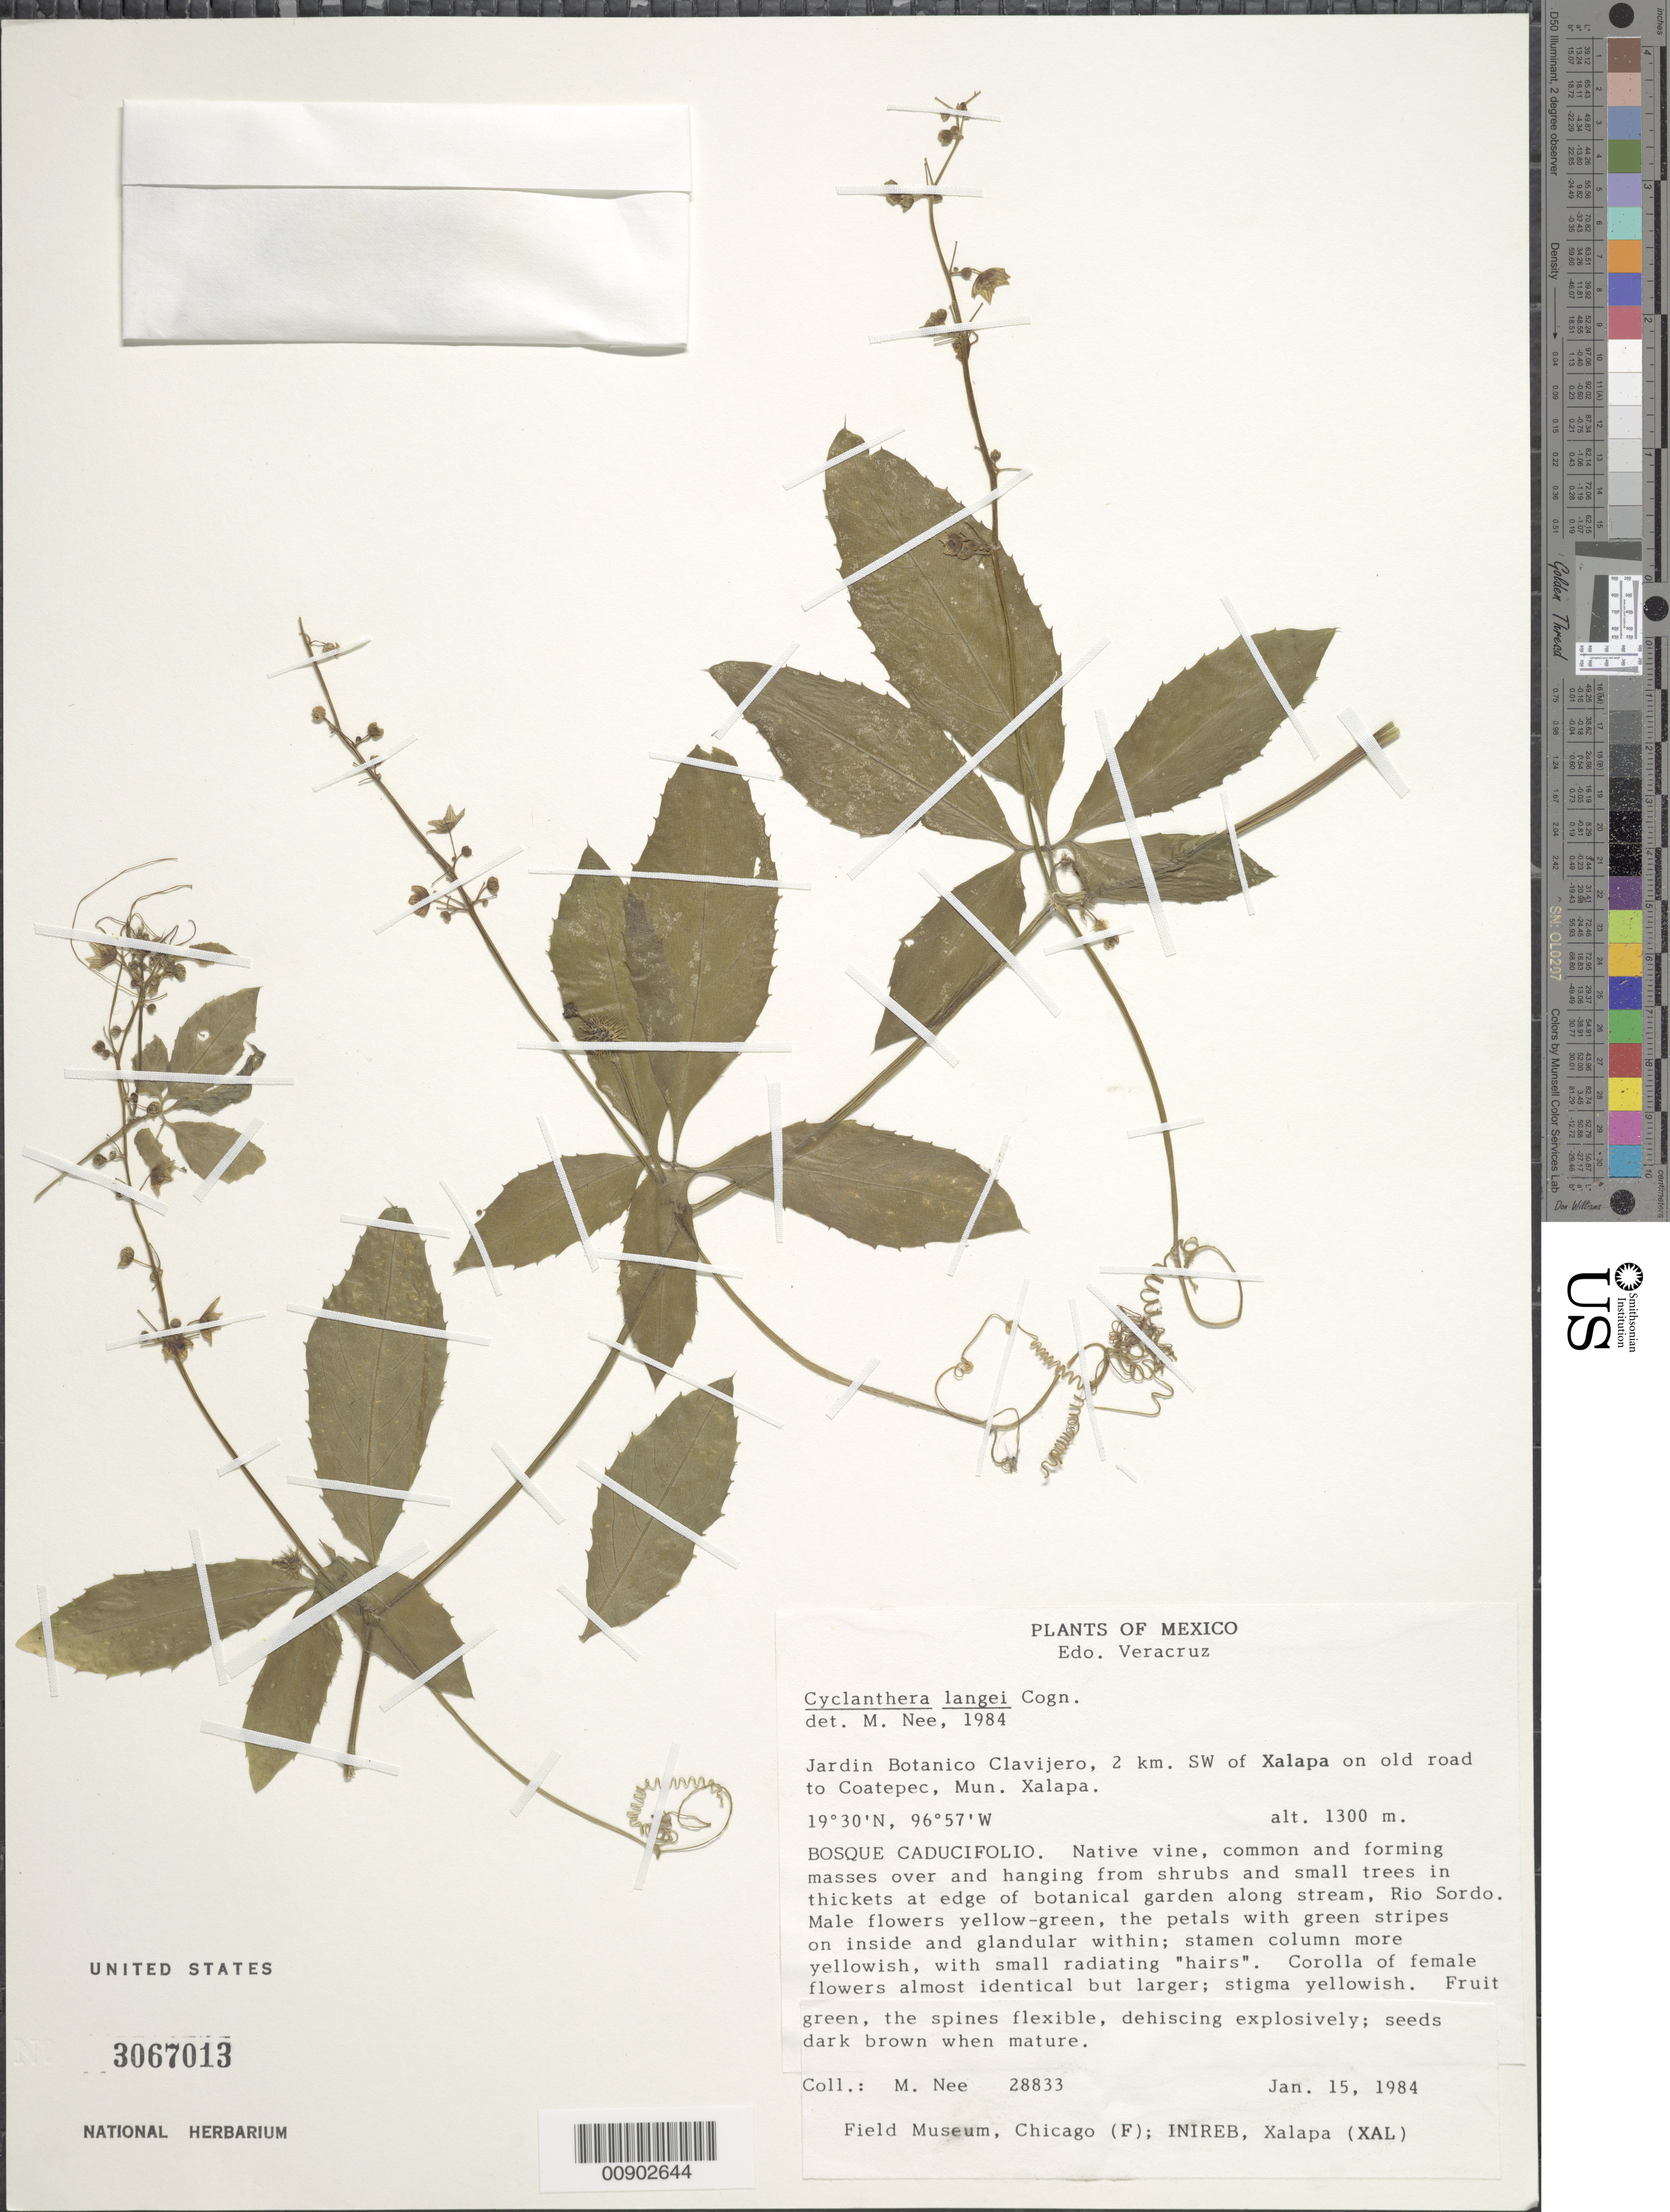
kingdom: Plantae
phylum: Tracheophyta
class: Magnoliopsida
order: Cucurbitales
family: Cucurbitaceae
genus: Cyclanthera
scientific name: Cyclanthera langaei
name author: Cogn.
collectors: M. Nee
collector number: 28833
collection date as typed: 15 Jan 1984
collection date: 1984-01-15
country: Mexico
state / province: Veracruz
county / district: Jalapa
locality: At edge of Jardín Botánico Clavijero, along stream, Río Sordo, 2 km. SW of Xalapa on old road to Coatepec, Municipio Xalapa, Veracruz.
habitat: Bosque Caducifolio. Forming masses over and hanging from shrubs and small trees in thickets along stream.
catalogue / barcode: US 3067013